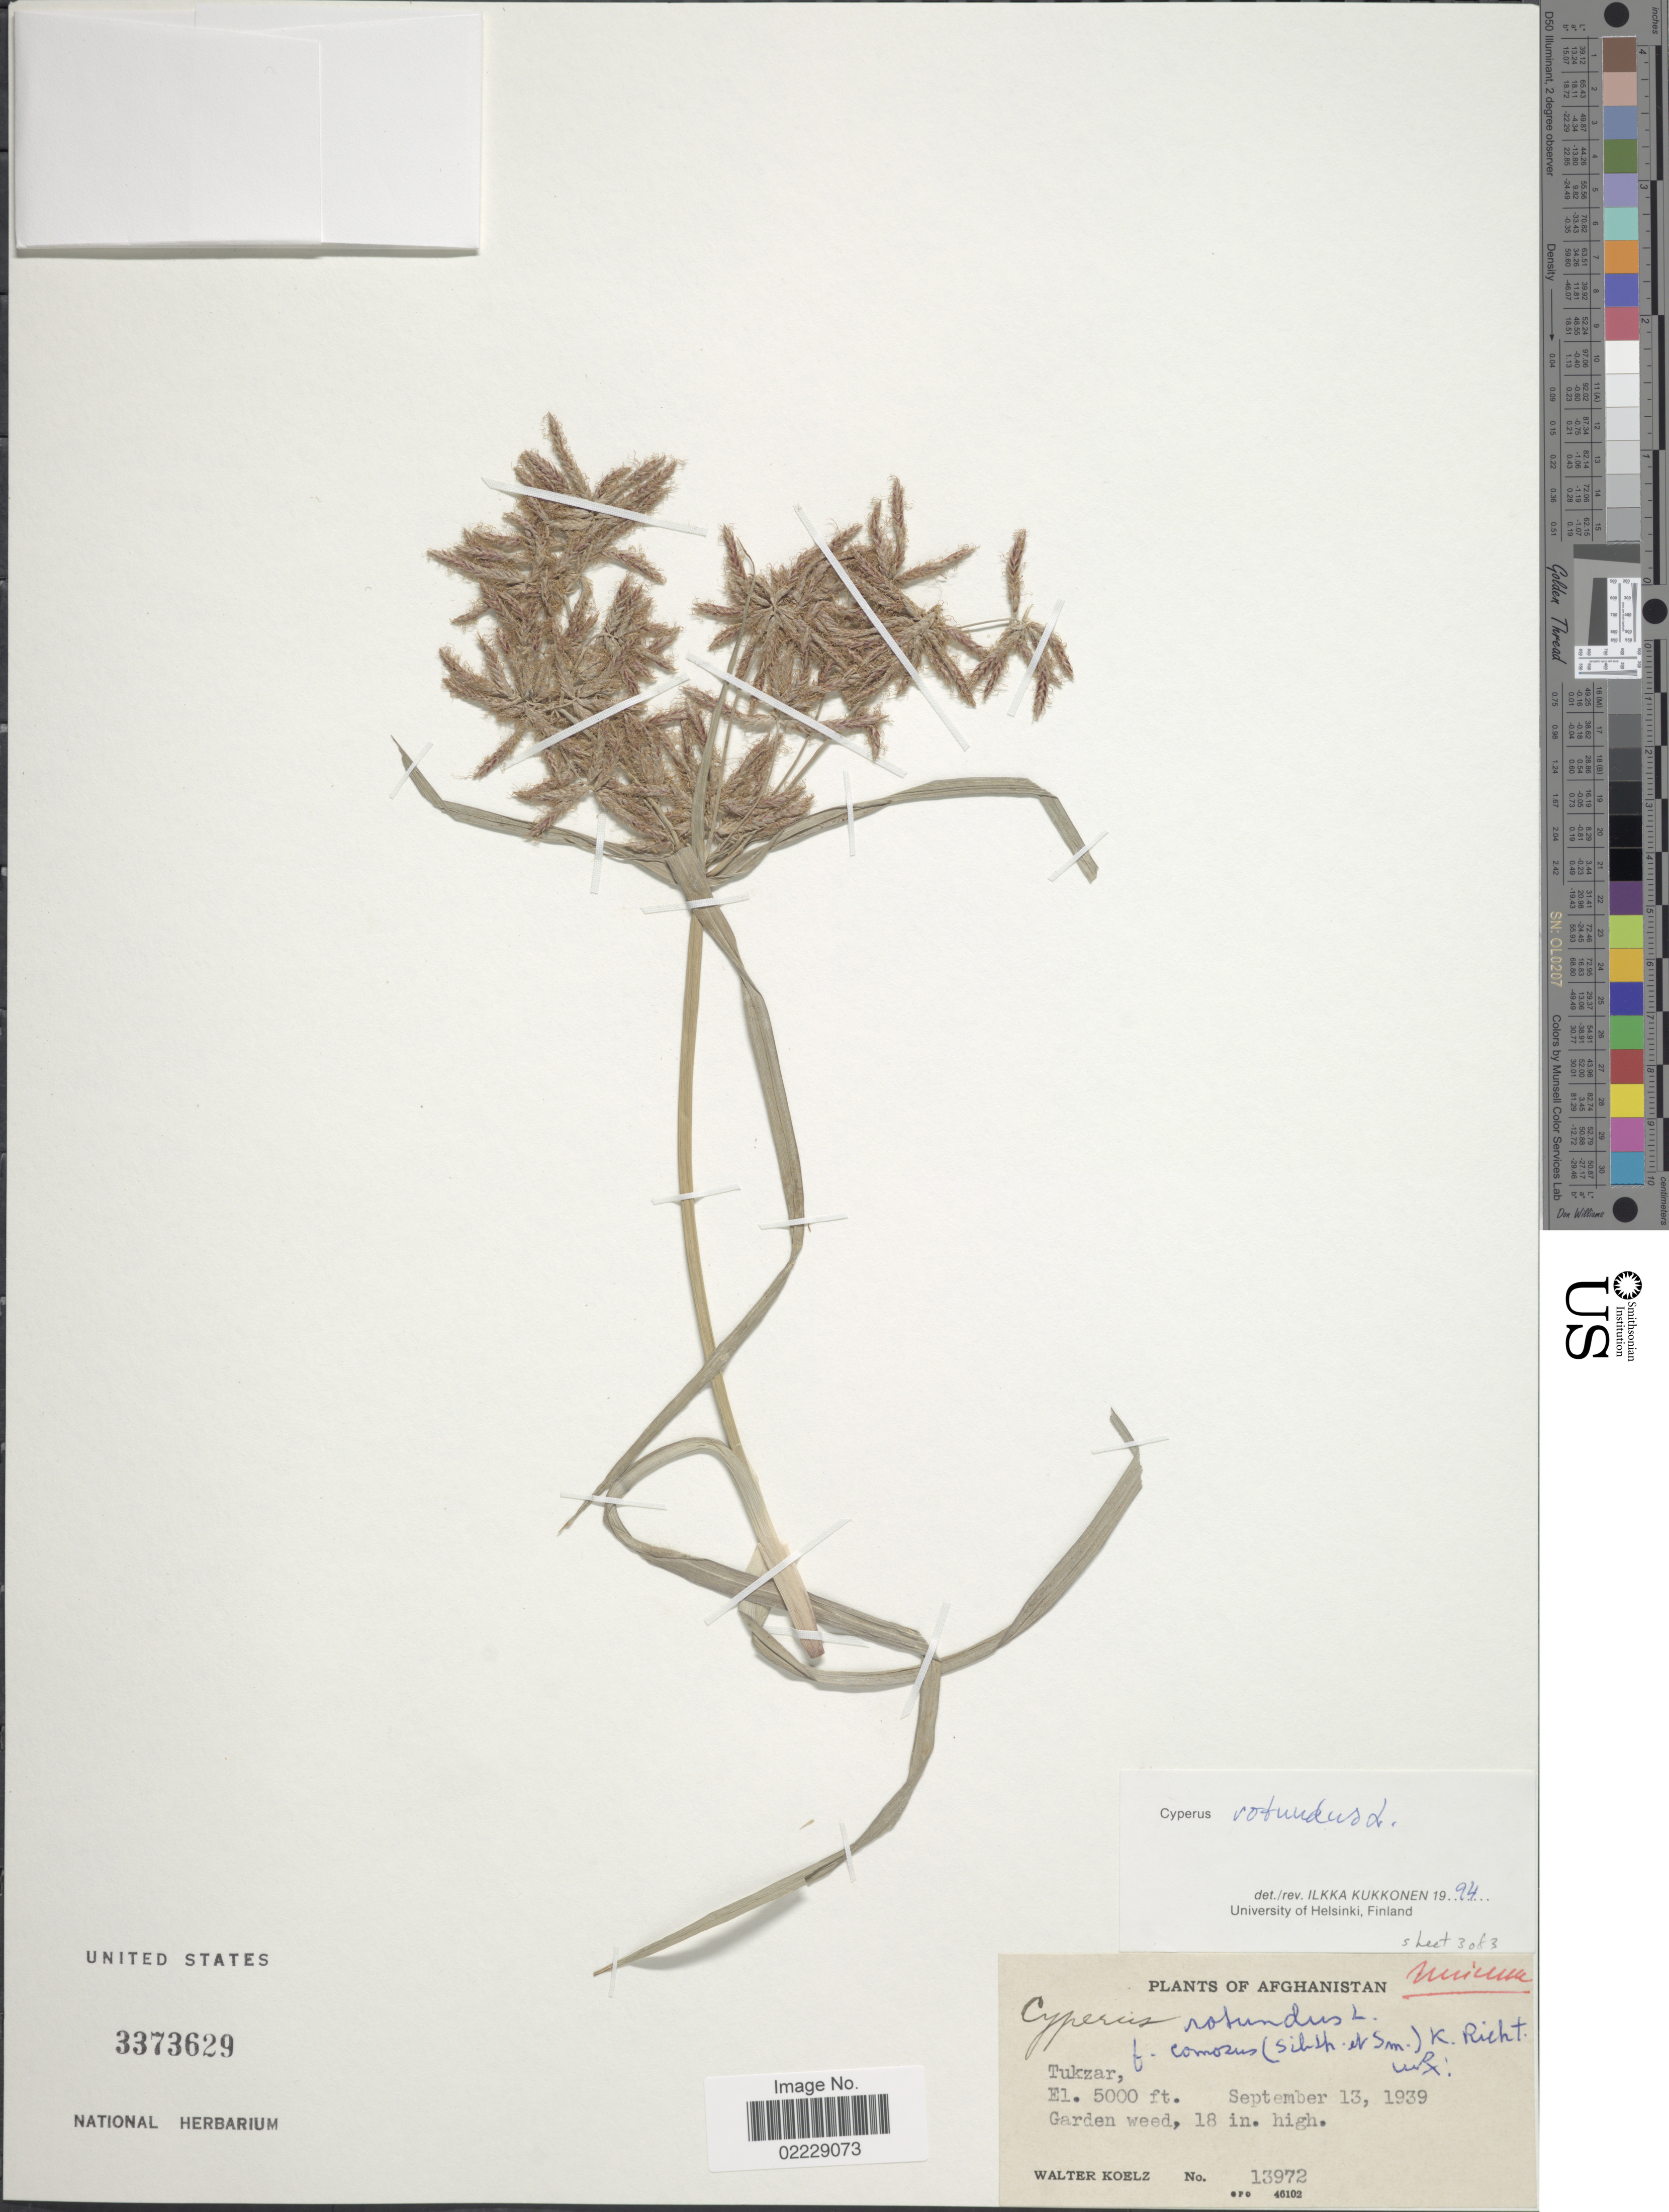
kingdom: Plantae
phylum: Tracheophyta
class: Liliopsida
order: Poales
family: Cyperaceae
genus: Cyperus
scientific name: Cyperus rotundus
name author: L.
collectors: W. N. Koelz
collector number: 13972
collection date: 1939-09-13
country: Afghanistan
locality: Tukzar, garden weed.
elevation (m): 1524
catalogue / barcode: US 3373629